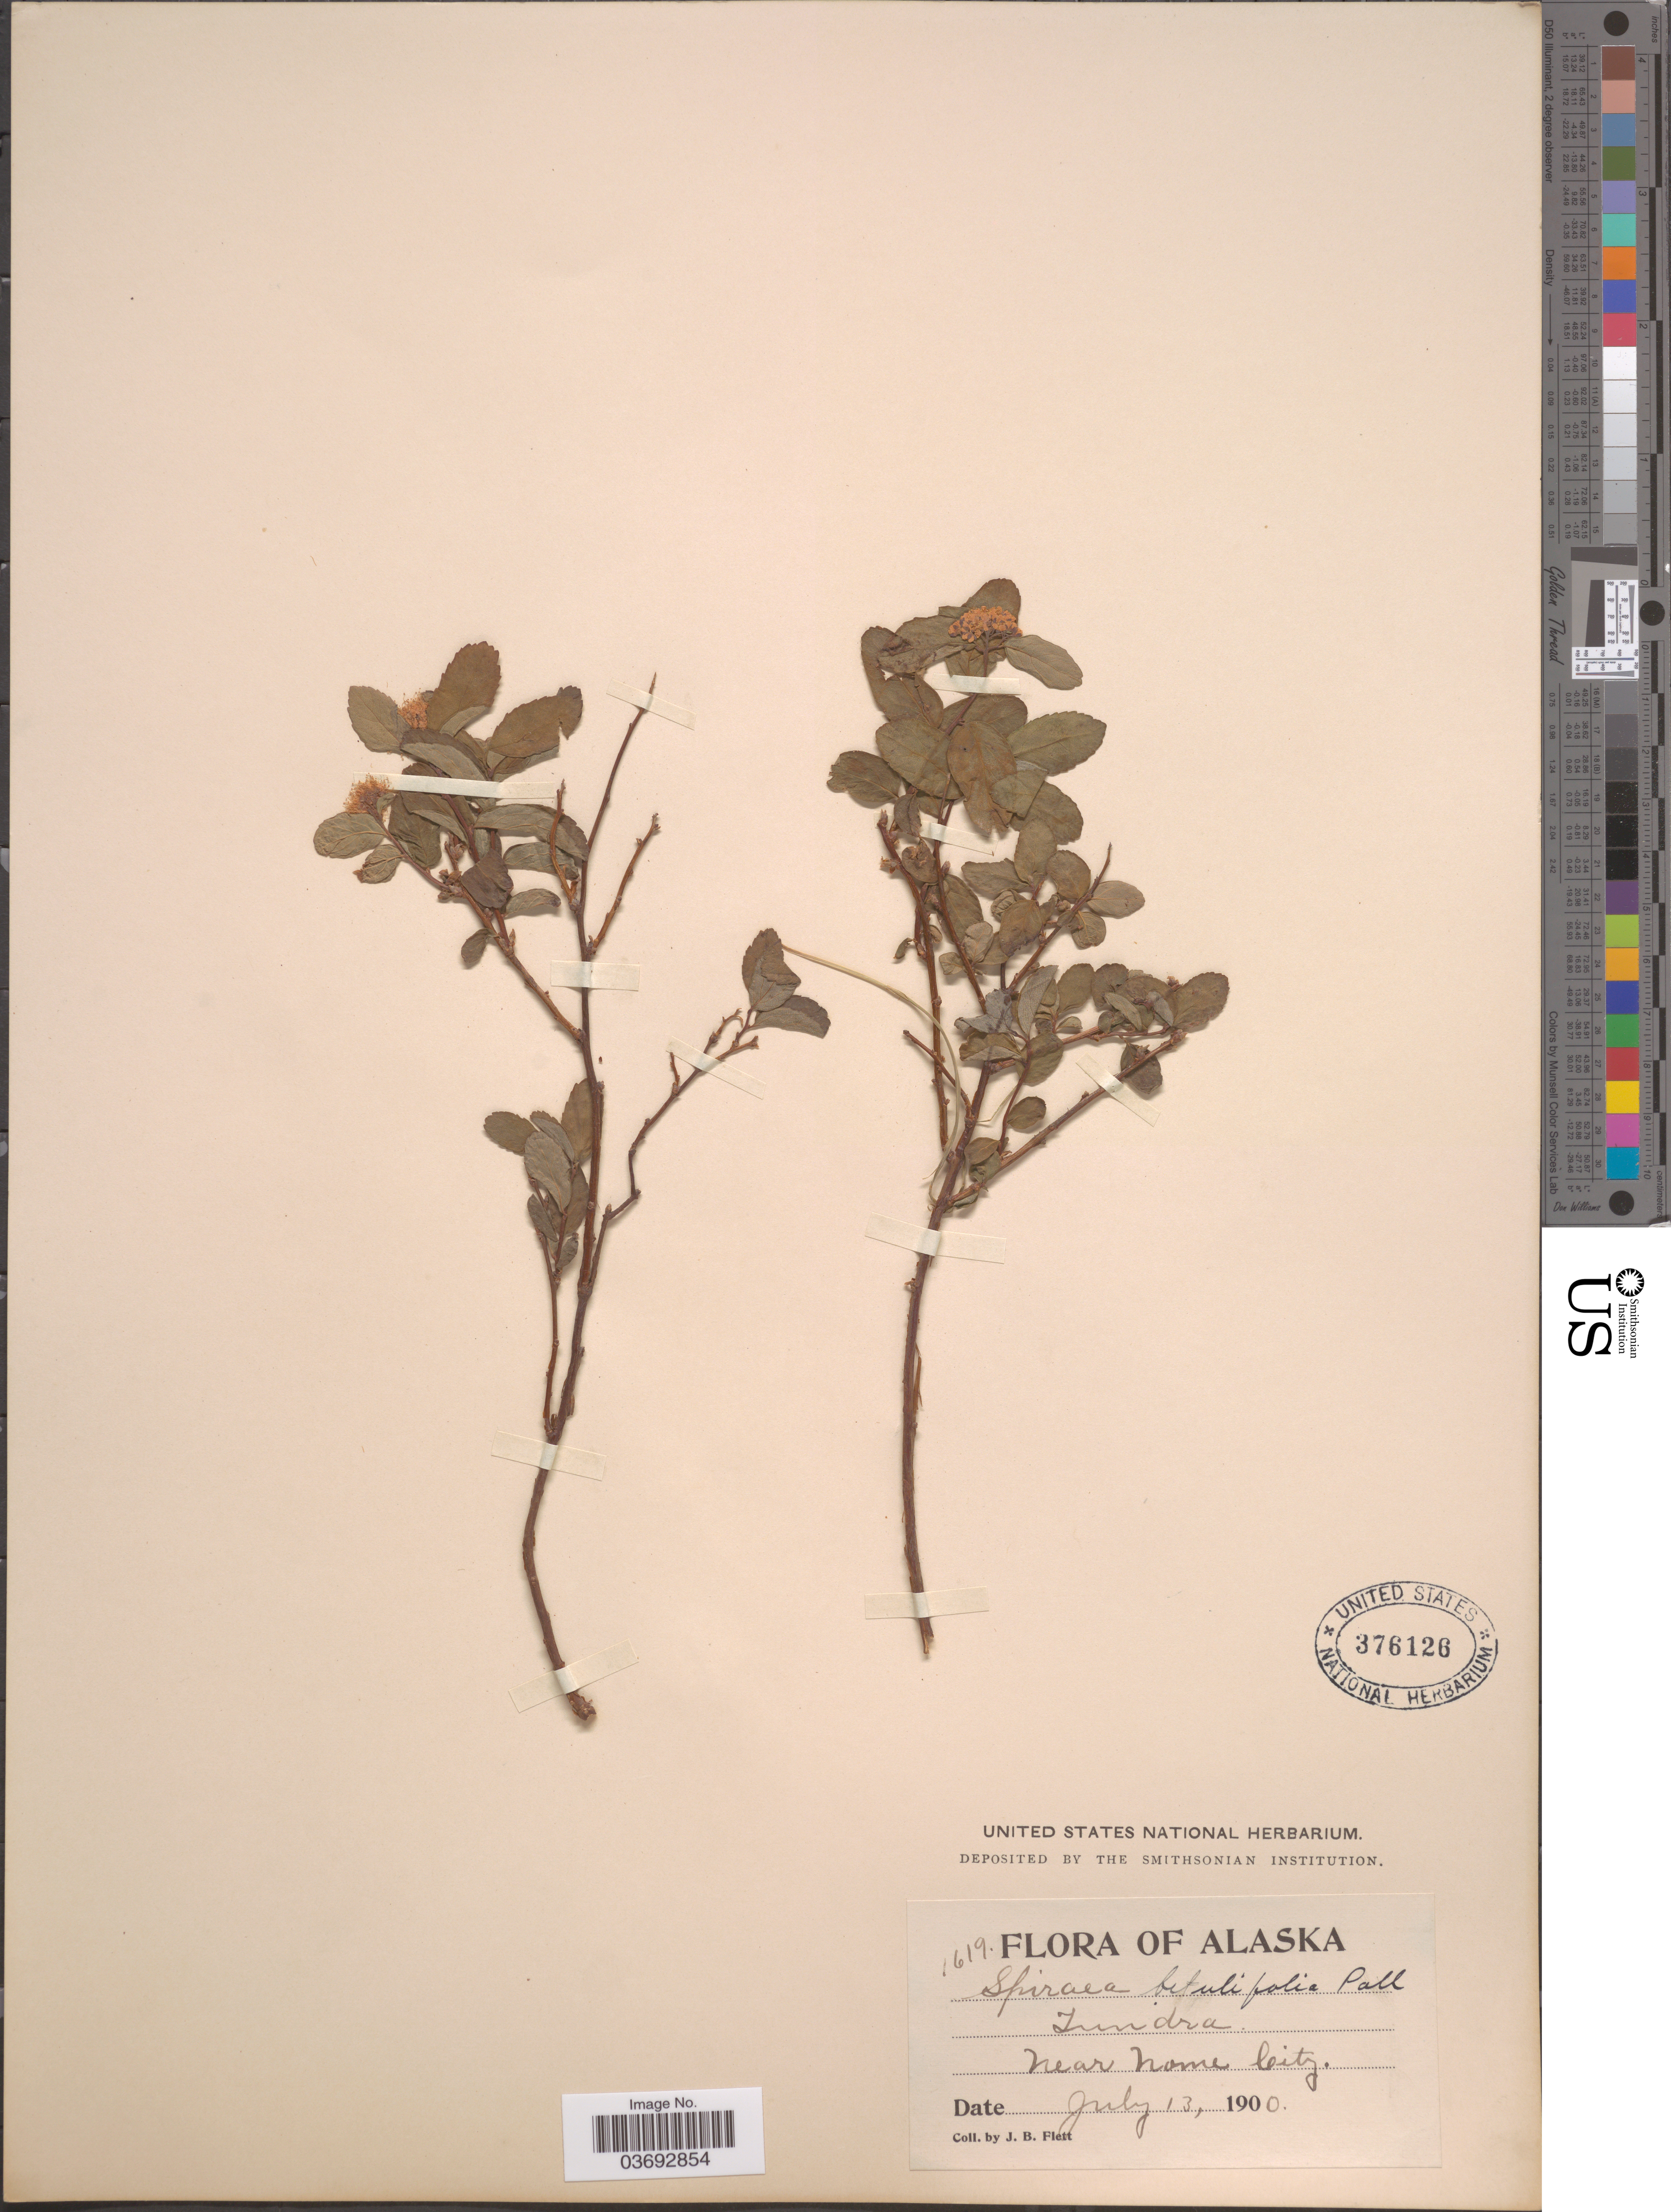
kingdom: Plantae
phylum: Tracheophyta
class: Magnoliopsida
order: Rosales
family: Rosaceae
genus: Spiraea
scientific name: Spiraea stevenii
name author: (C.K. Schneid.) Rydb.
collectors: J. Flett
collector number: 1619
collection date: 1900-07-13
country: United States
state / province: Alaska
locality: Near Nome City.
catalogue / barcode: US 376126